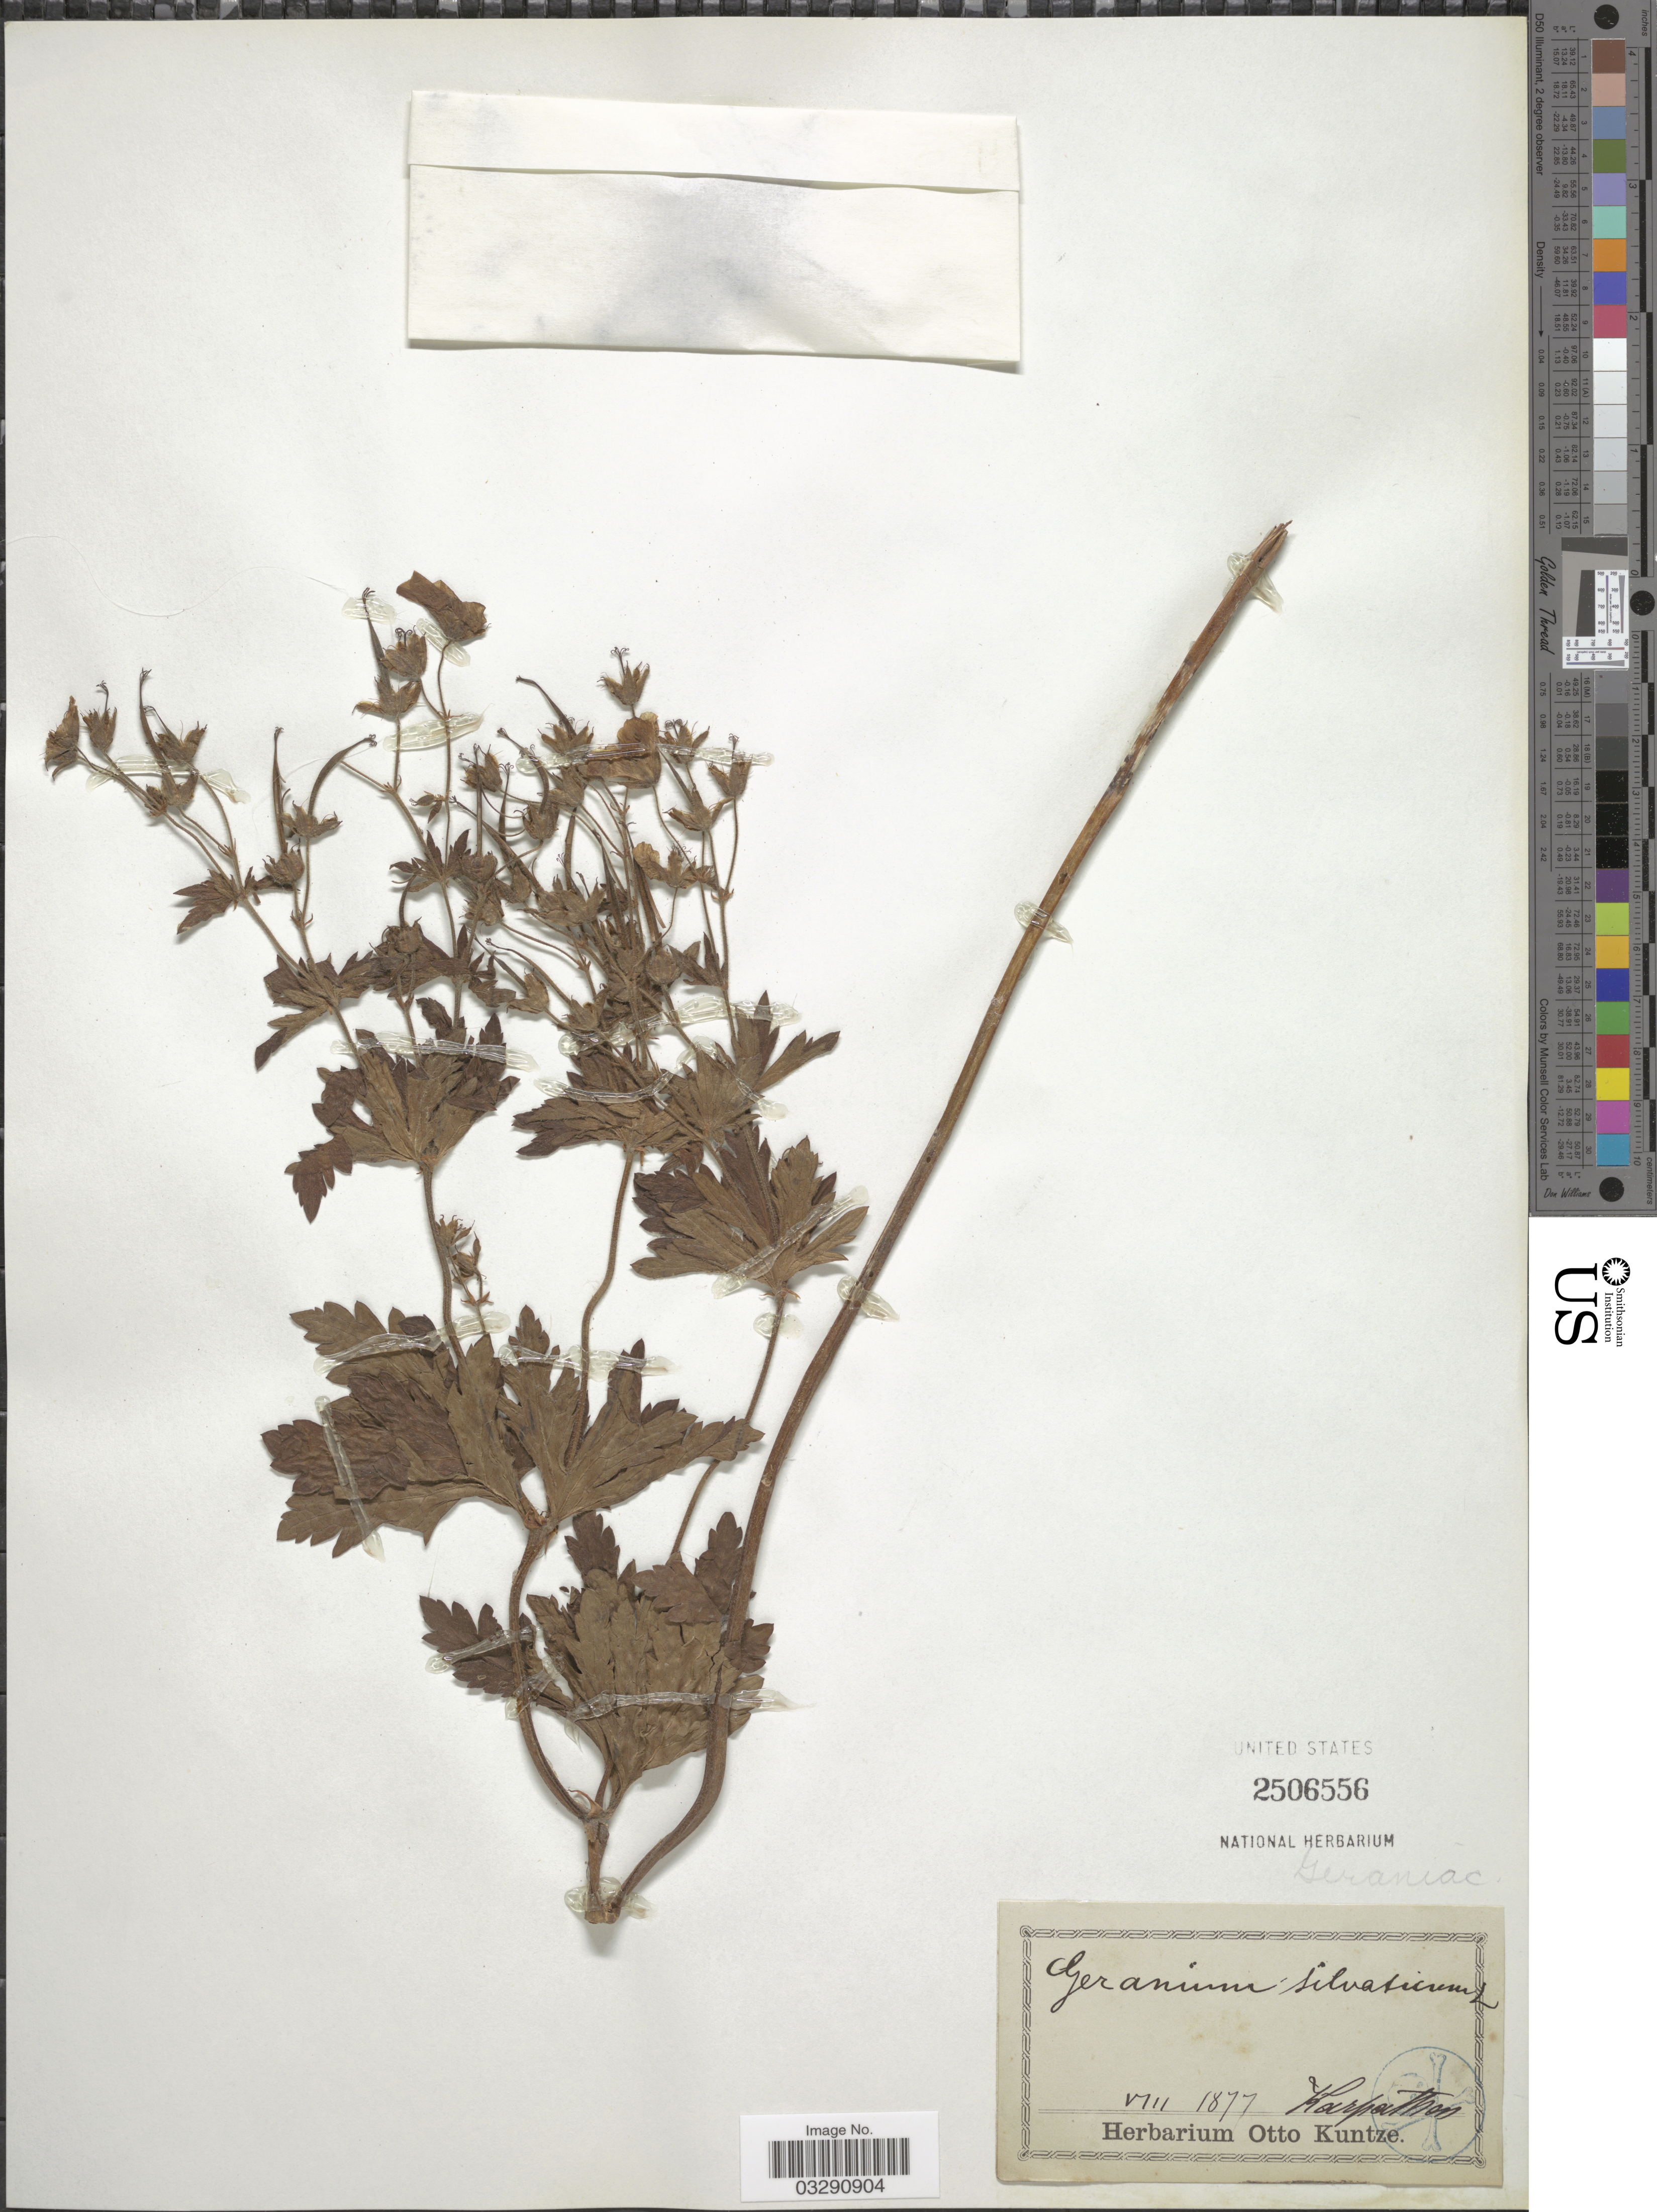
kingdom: Plantae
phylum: Tracheophyta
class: Magnoliopsida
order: Geraniales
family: Geraniaceae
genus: Geranium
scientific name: Geranium silvaticum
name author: L.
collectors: Karpathon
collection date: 1877-05-11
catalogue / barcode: US 2506556